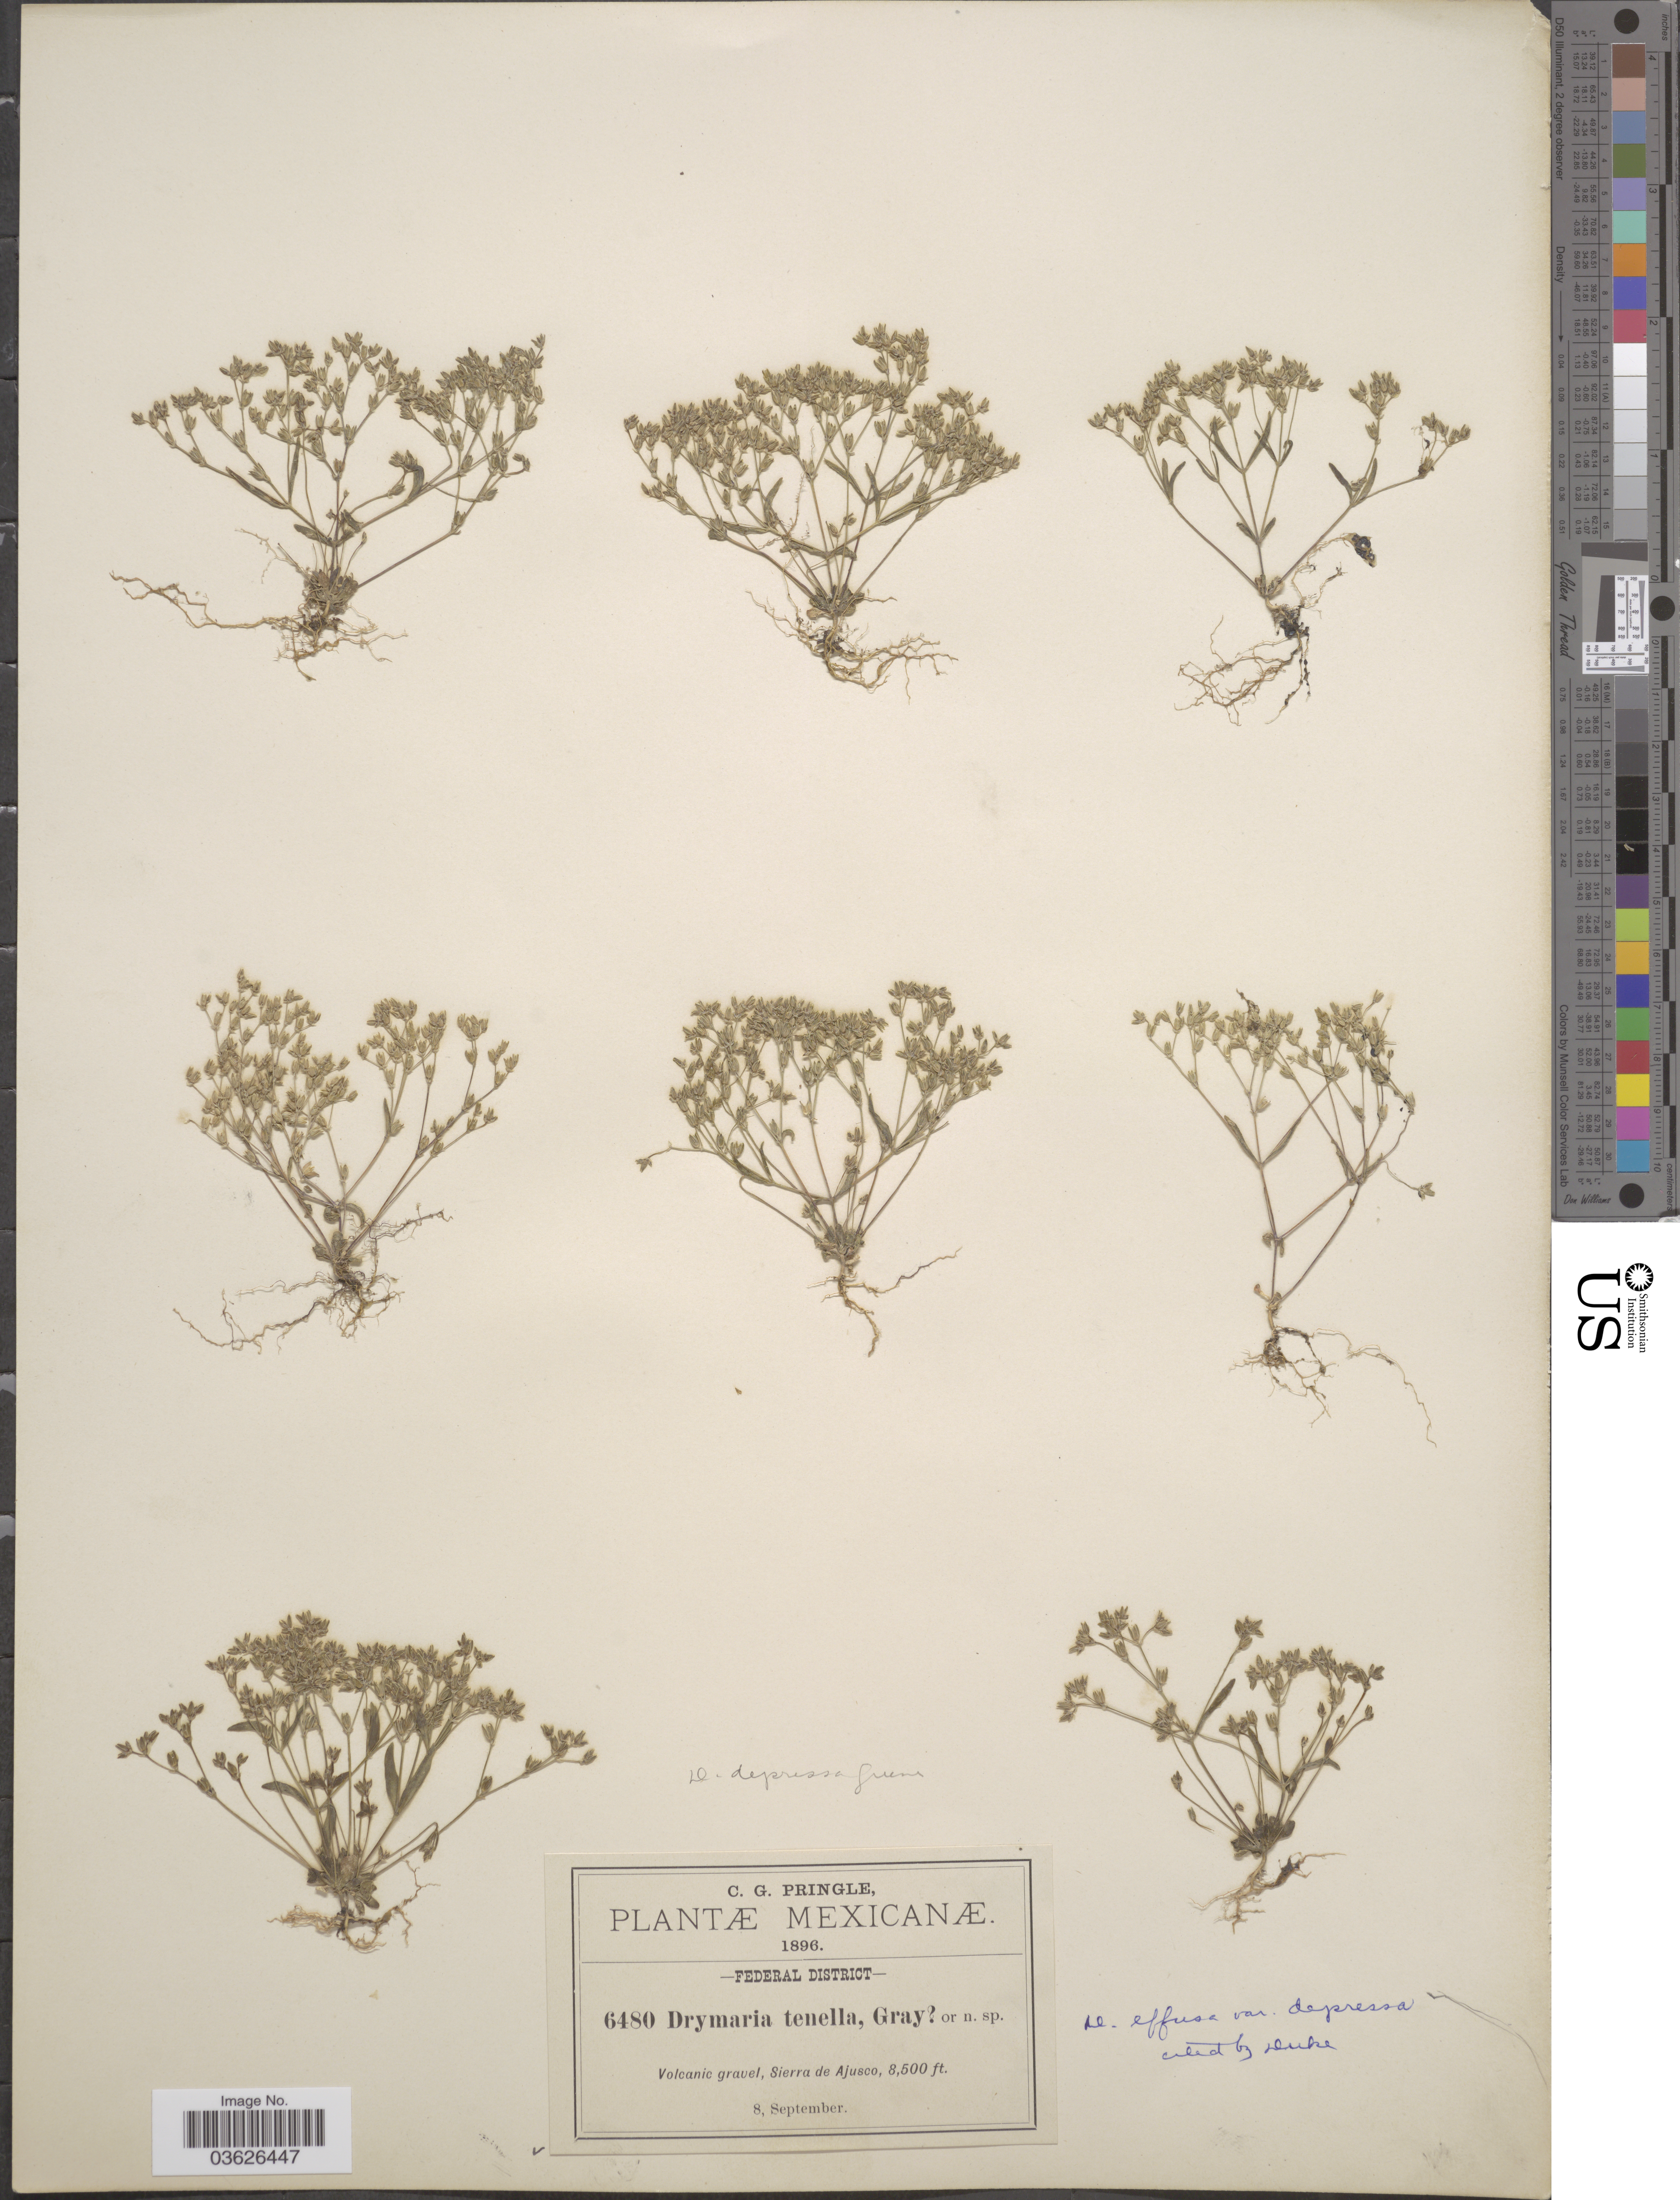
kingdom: Plantae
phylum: Tracheophyta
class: Magnoliopsida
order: Caryophyllales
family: Caryophyllaceae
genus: Drymaria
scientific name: Drymaria effusa var. depressa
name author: (Greene) J.A. Duke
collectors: C. G. Pringle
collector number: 6480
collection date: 1896-09-08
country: Mexico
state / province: Distrito Federal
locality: Federal District. Sierra de Ajusco.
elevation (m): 2591